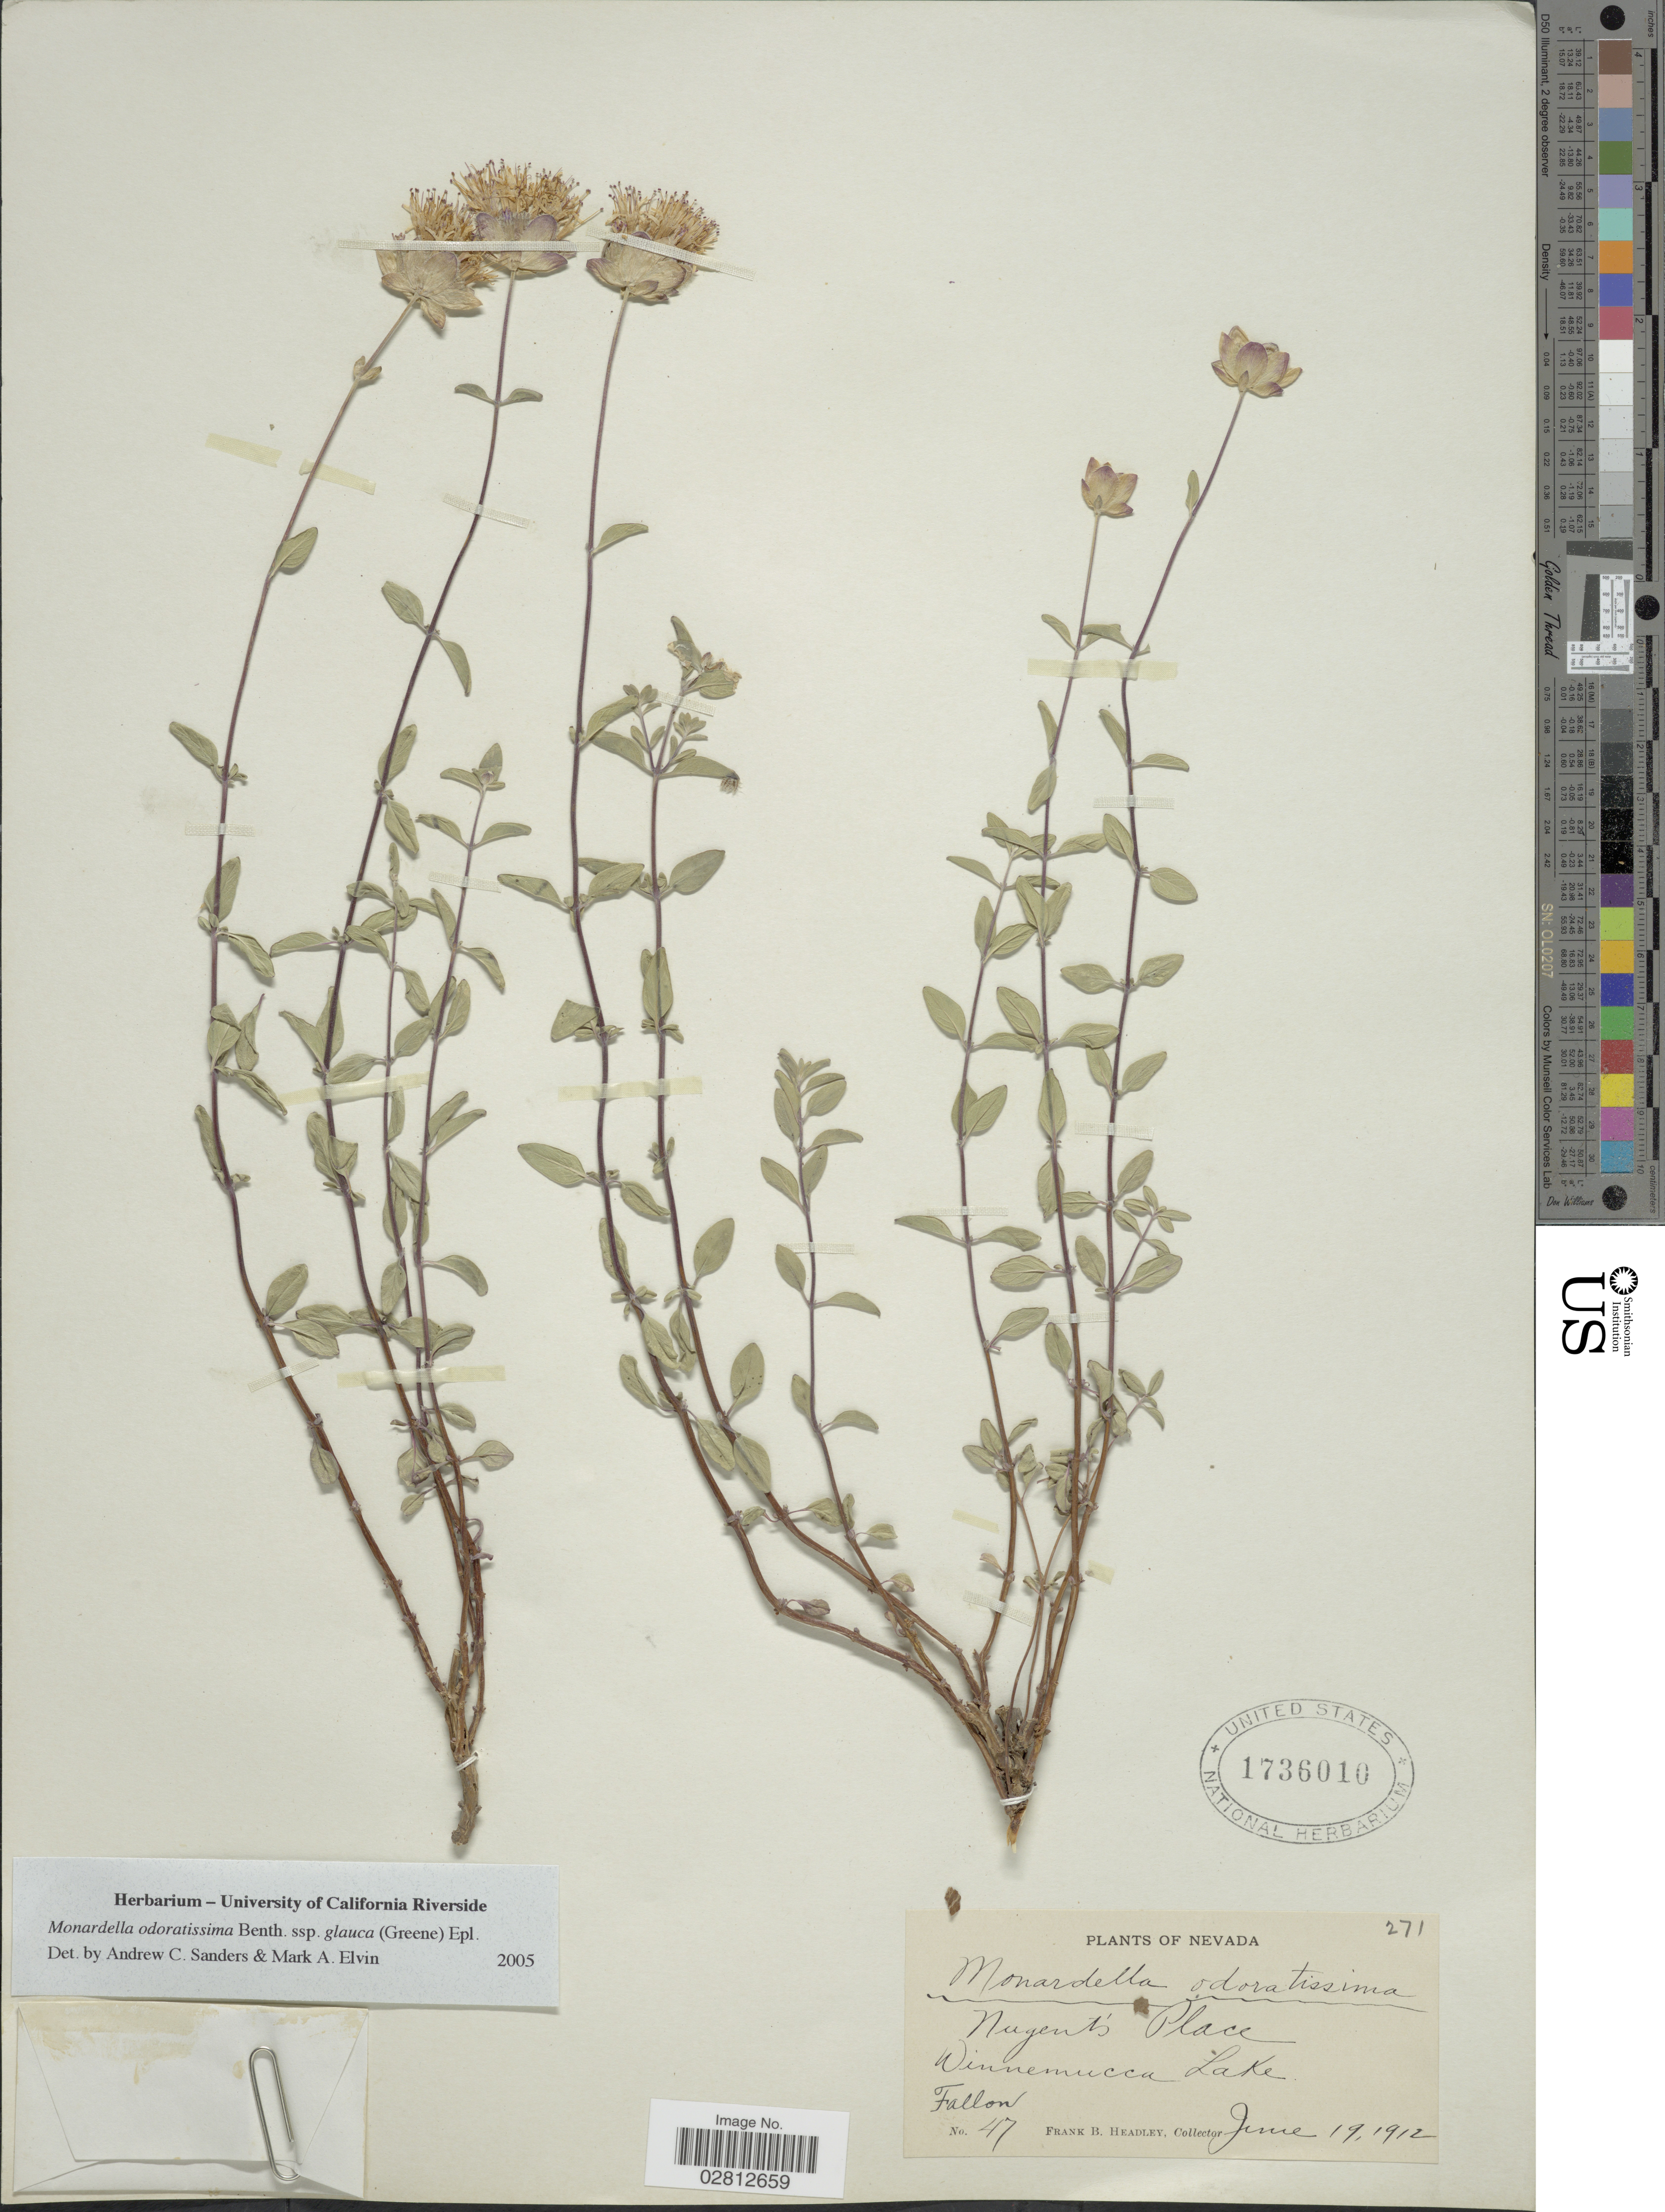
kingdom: Plantae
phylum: Tracheophyta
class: Magnoliopsida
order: Lamiales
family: Lamiaceae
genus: Monardella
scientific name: Monardella odoratissima subsp. glauca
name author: (Greene) Epling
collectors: F. B. Headley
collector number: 47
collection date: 1912-06-19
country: United States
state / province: Nevada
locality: Nugent's Place, Winnemucca Lake, Fallon.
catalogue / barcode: US 1736010